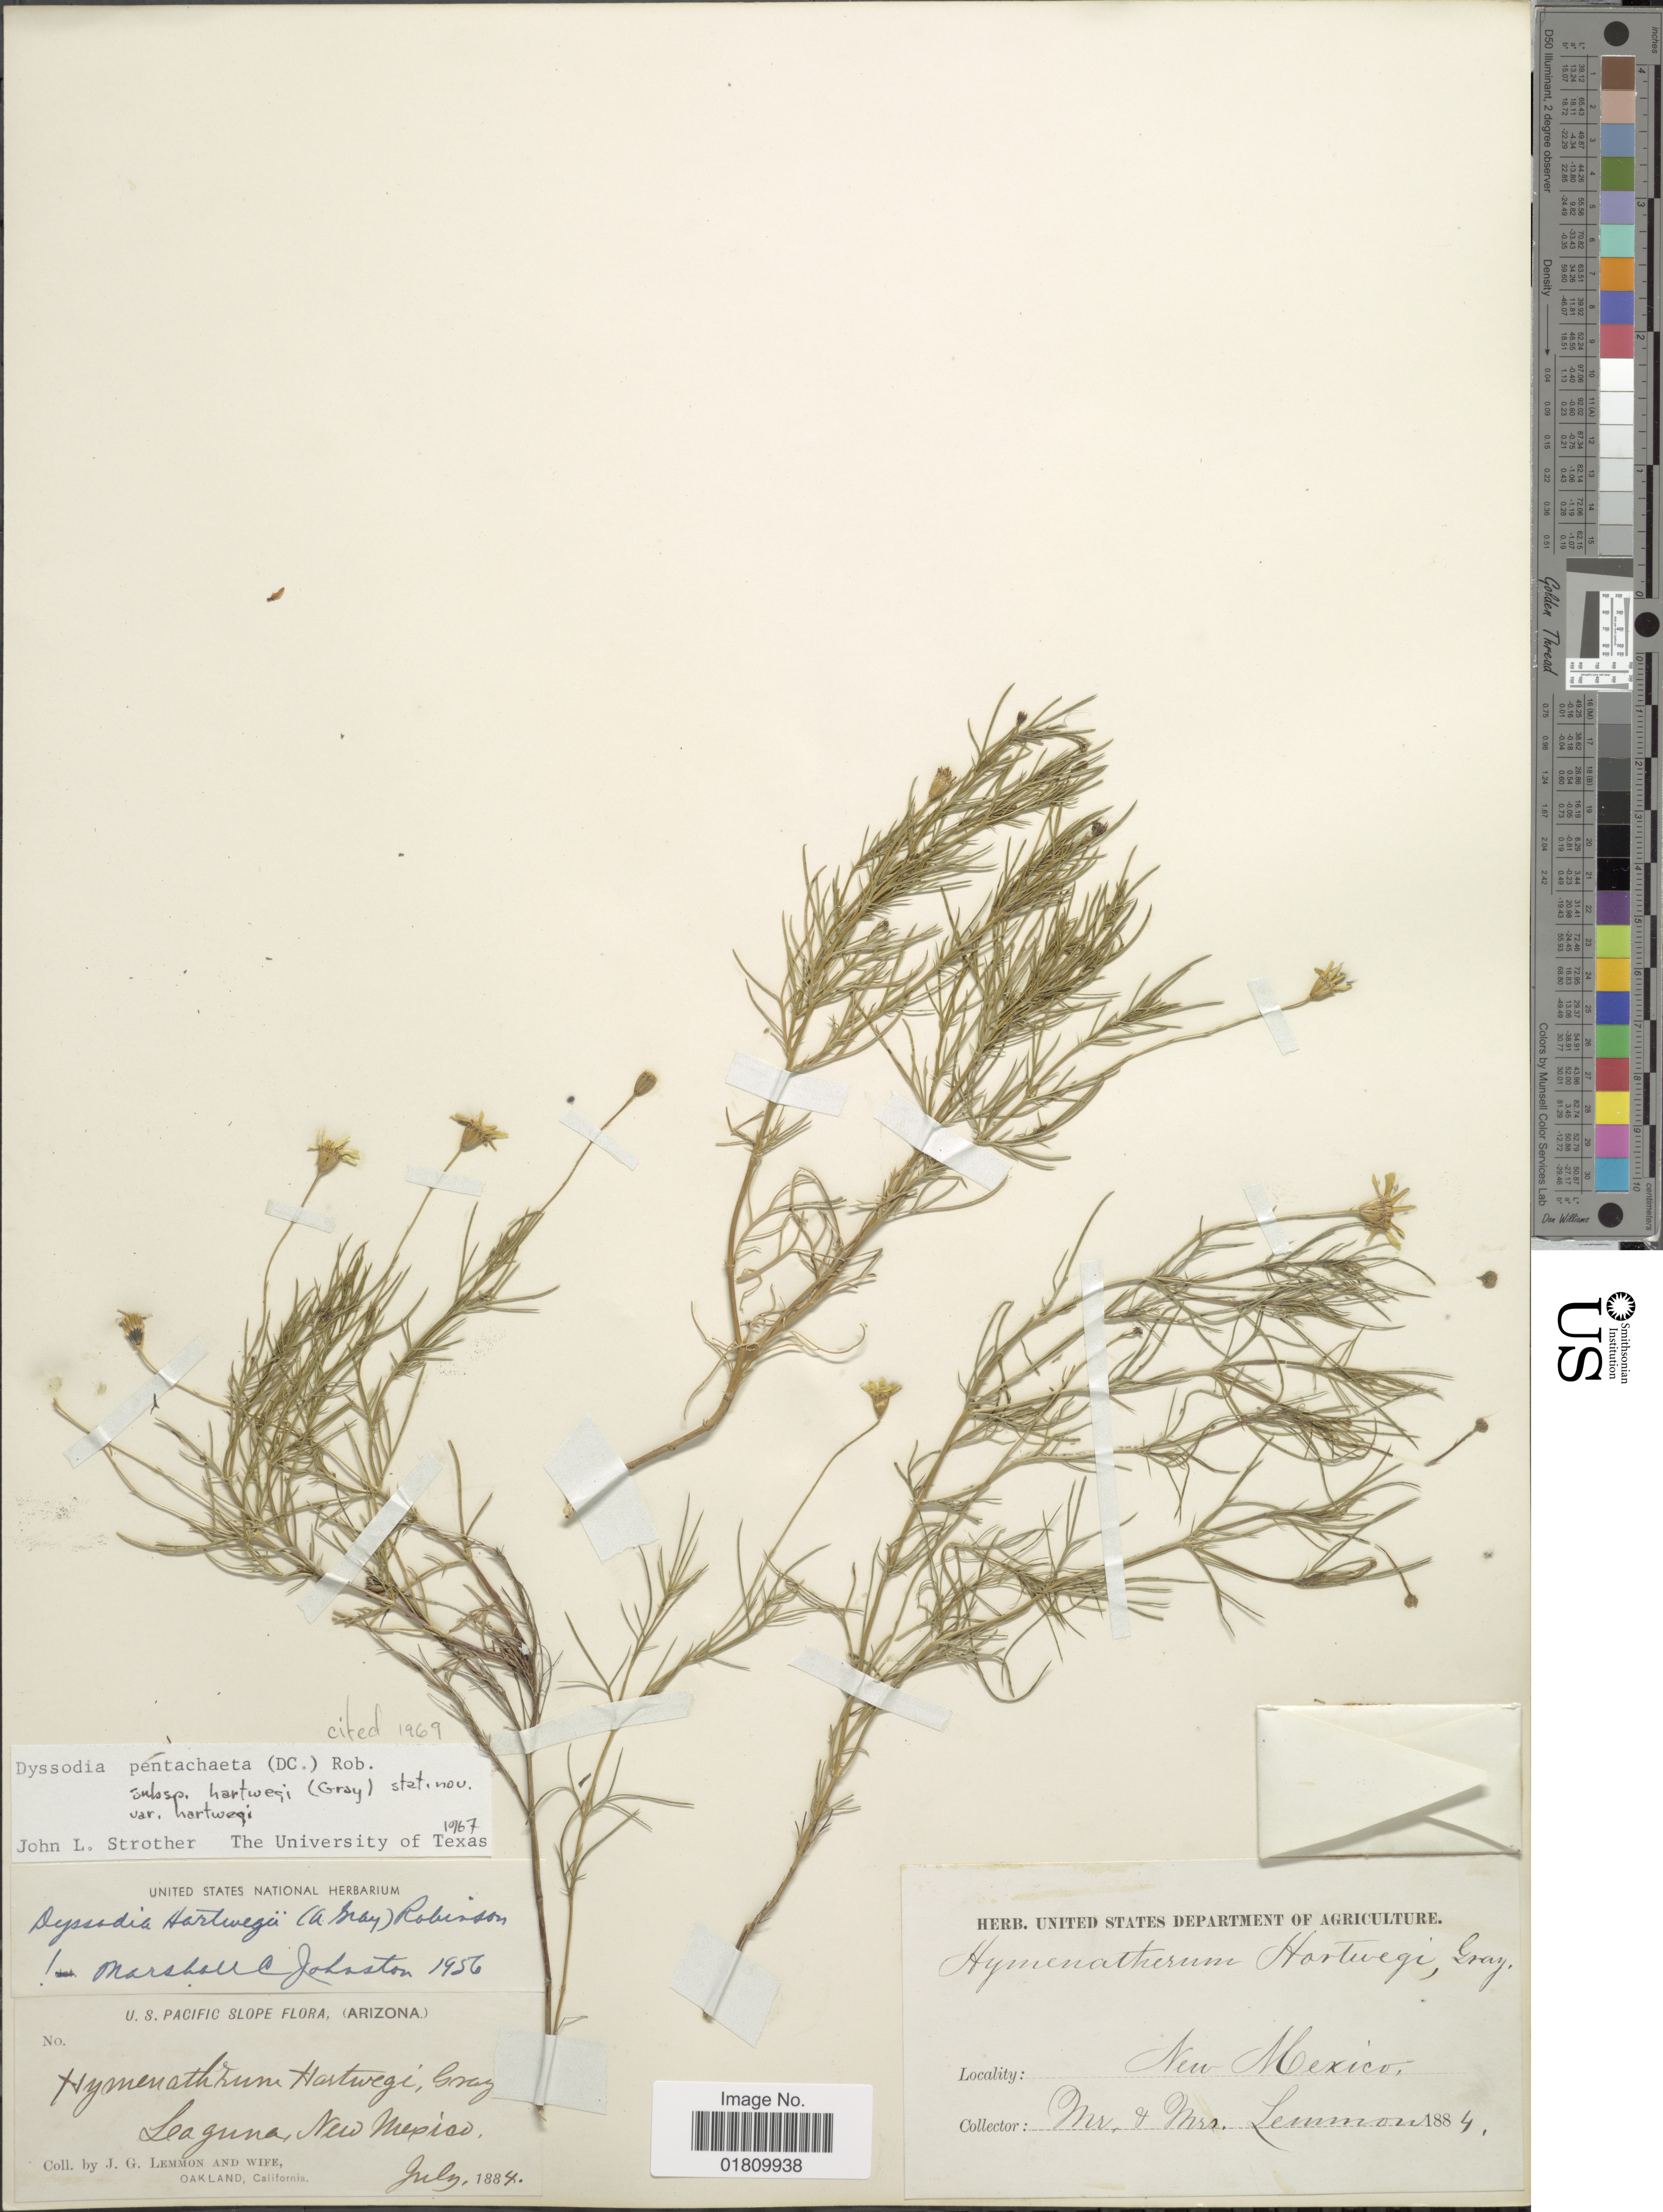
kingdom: Plantae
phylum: Tracheophyta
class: Magnoliopsida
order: Asterales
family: Asteraceae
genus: Thymophylla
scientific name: Thymophylla pentachaeta var. hartwegii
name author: (A. Gray) Strother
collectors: J. Lemmon & Mrs. J. G. Lemmon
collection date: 1884-07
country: United States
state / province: New Mexico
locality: U.S. Pacific Slope, Laguna